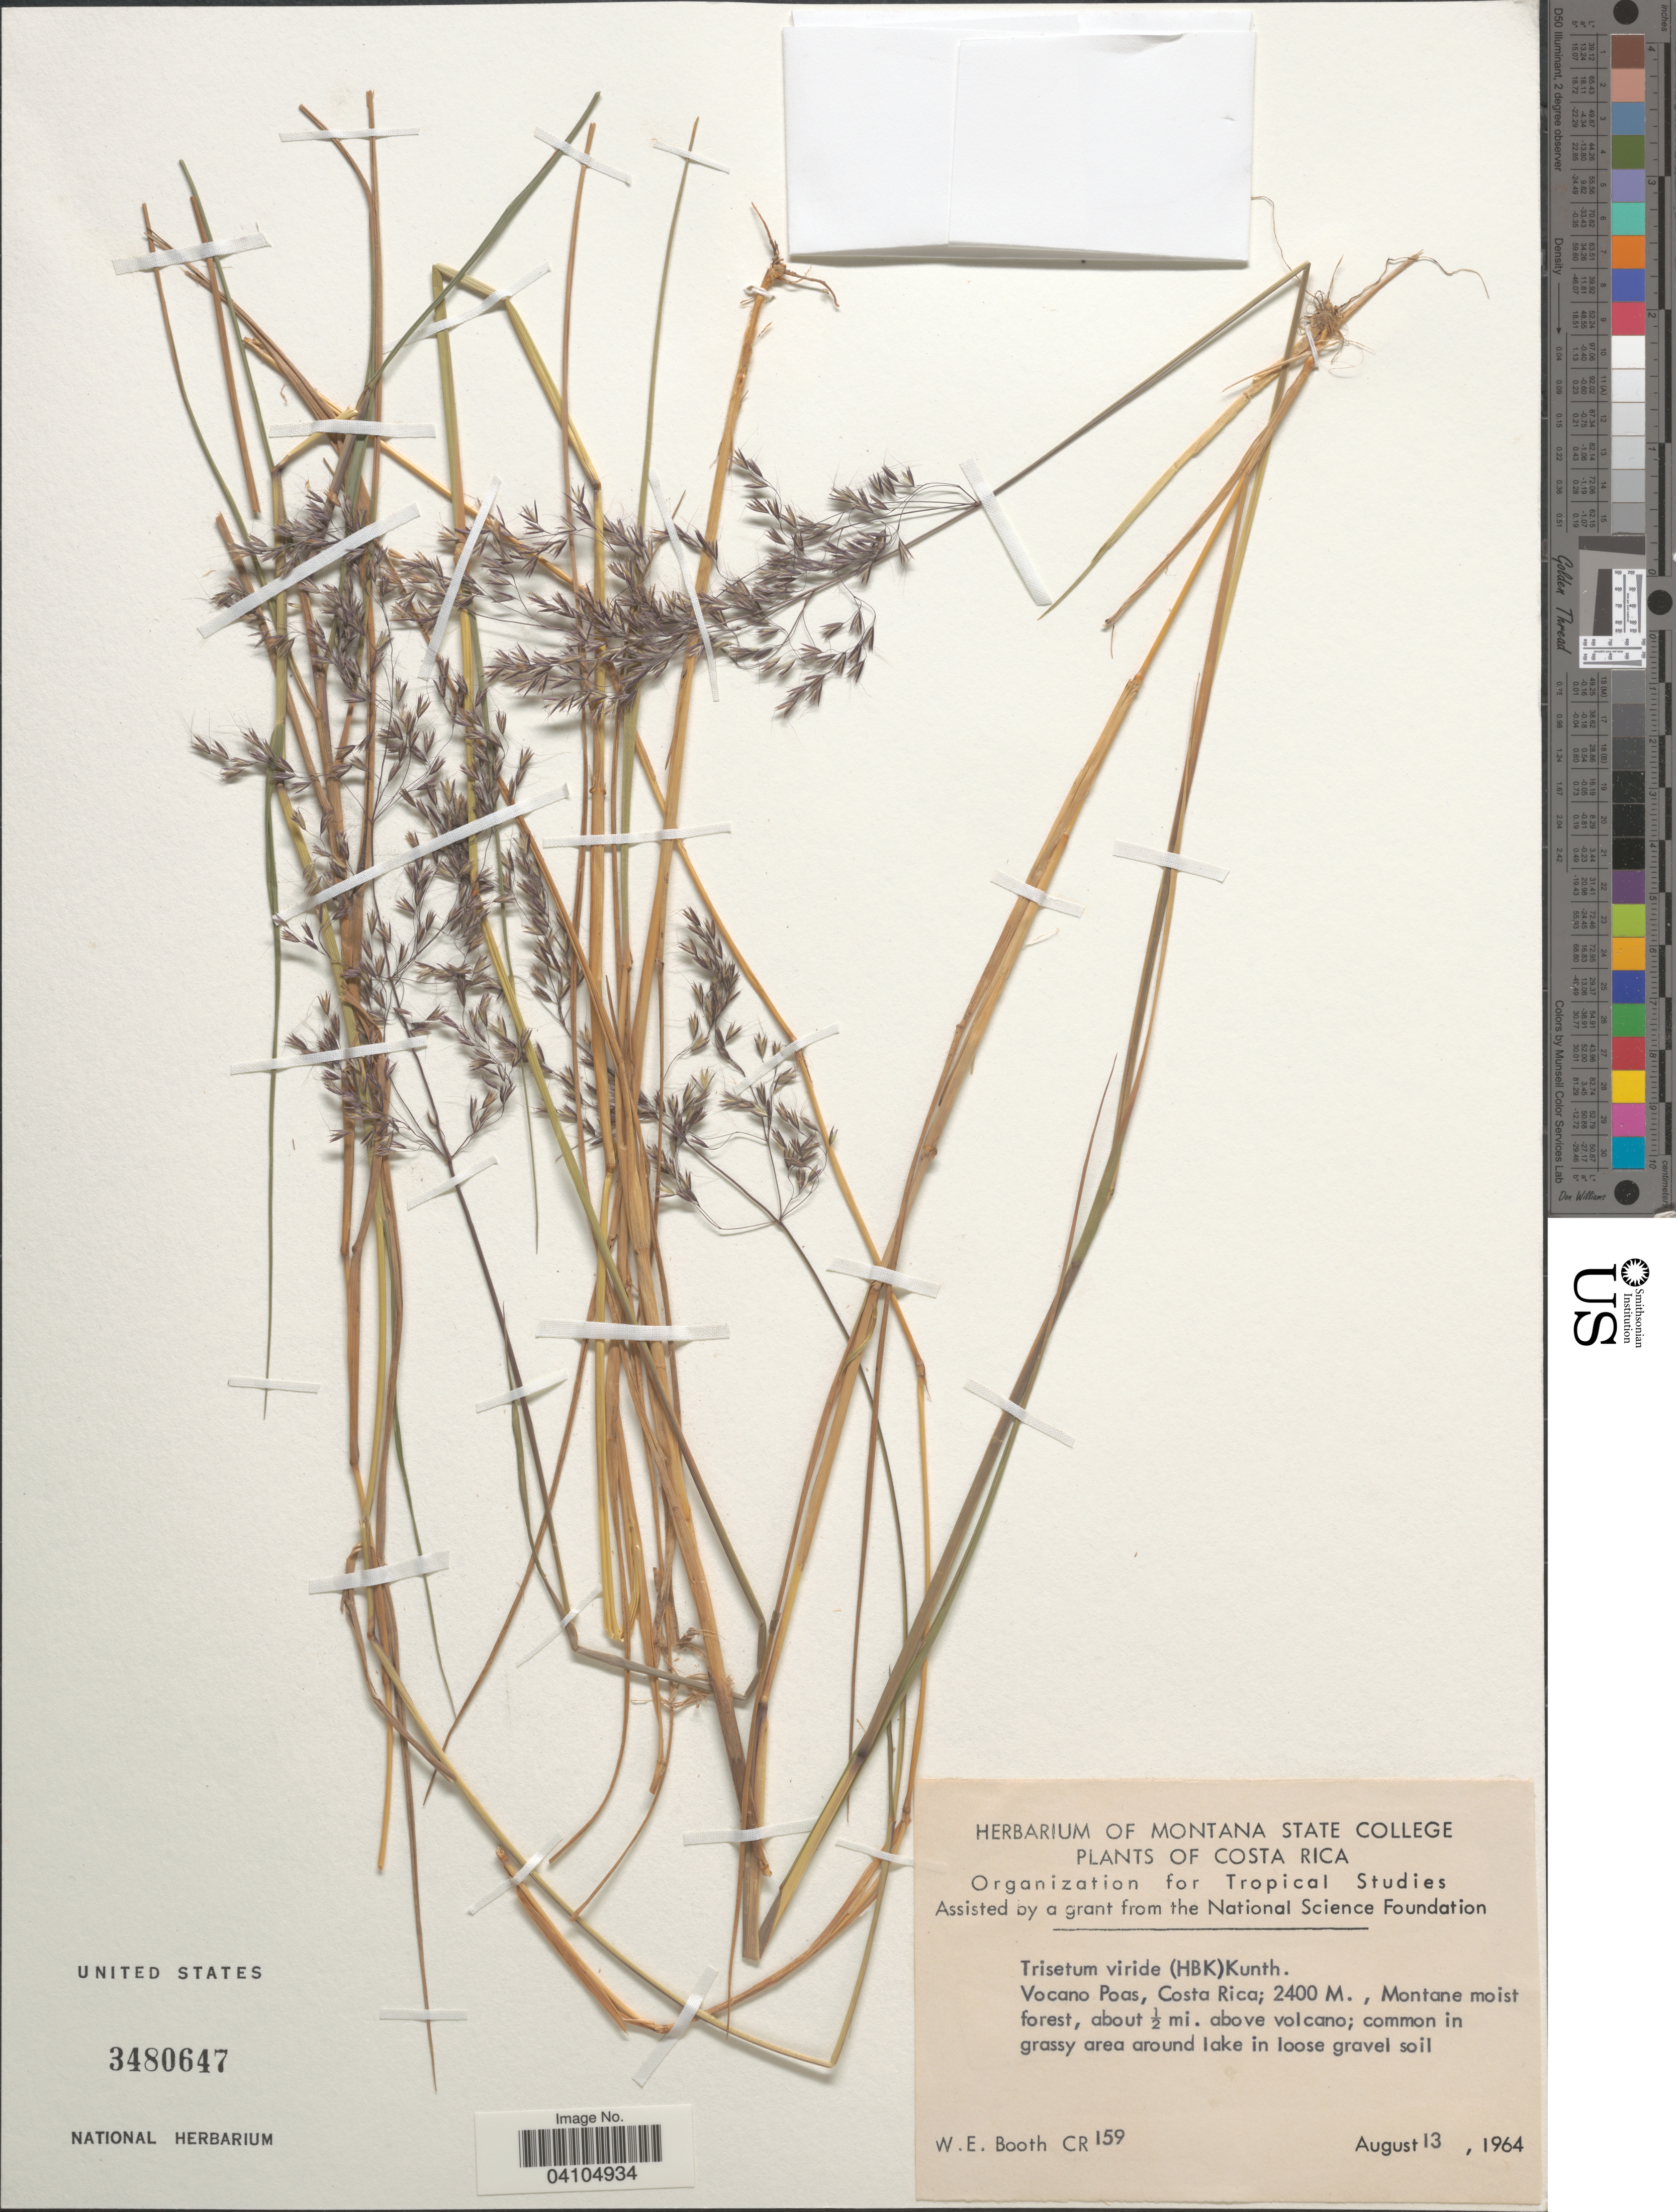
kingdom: Plantae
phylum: Tracheophyta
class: Liliopsida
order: Poales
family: Poaceae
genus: Peyritschia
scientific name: Peyritschia viridis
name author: (Kunth) P.M. Peterson et al.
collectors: W. Booth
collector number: CR159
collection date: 1964-08-13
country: Costa Rica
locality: Vocano Poas, about ½ mi. above volcano.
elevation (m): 2400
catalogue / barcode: US 3480647